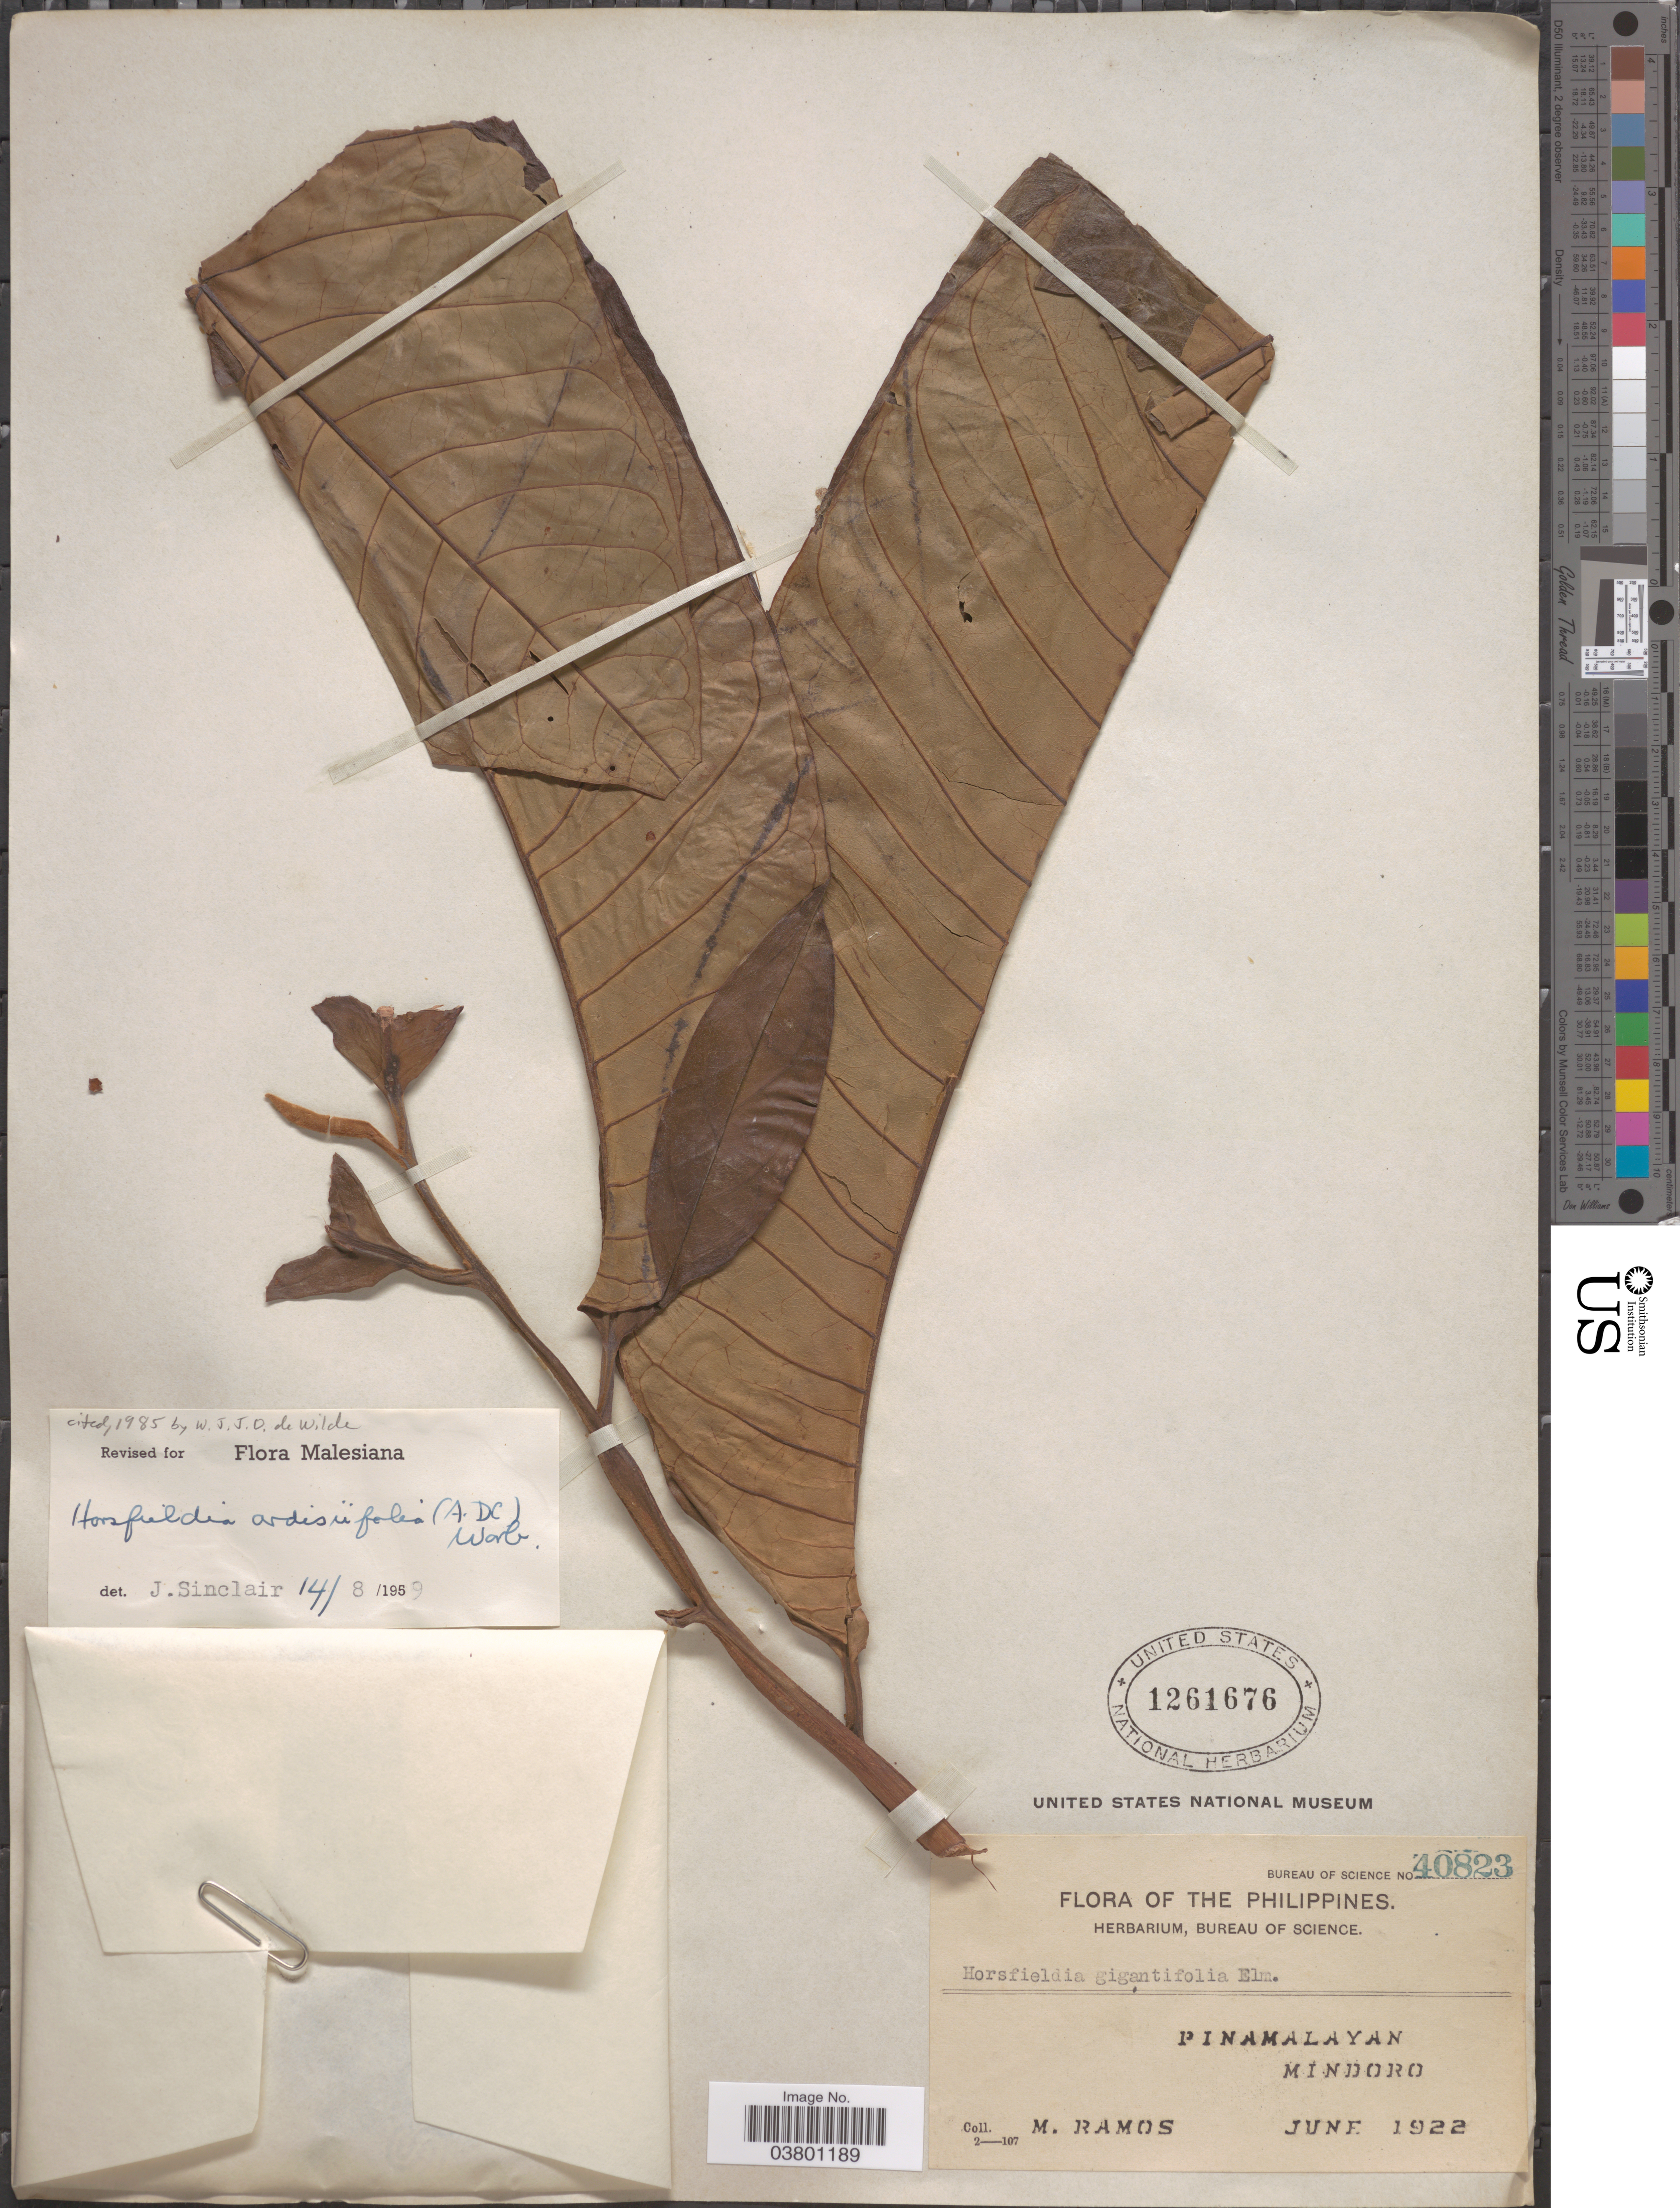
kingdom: Plantae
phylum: Tracheophyta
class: Magnoliopsida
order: Magnoliales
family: Myristicaceae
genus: Horsfieldia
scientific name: Horsfieldia ardisiifolia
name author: (DC.) Warb.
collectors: M. Ramos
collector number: Bureau of Science 40823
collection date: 1922-06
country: Philippines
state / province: Mimaropa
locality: Pinamalayan. Mindoro.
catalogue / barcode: US 1261676